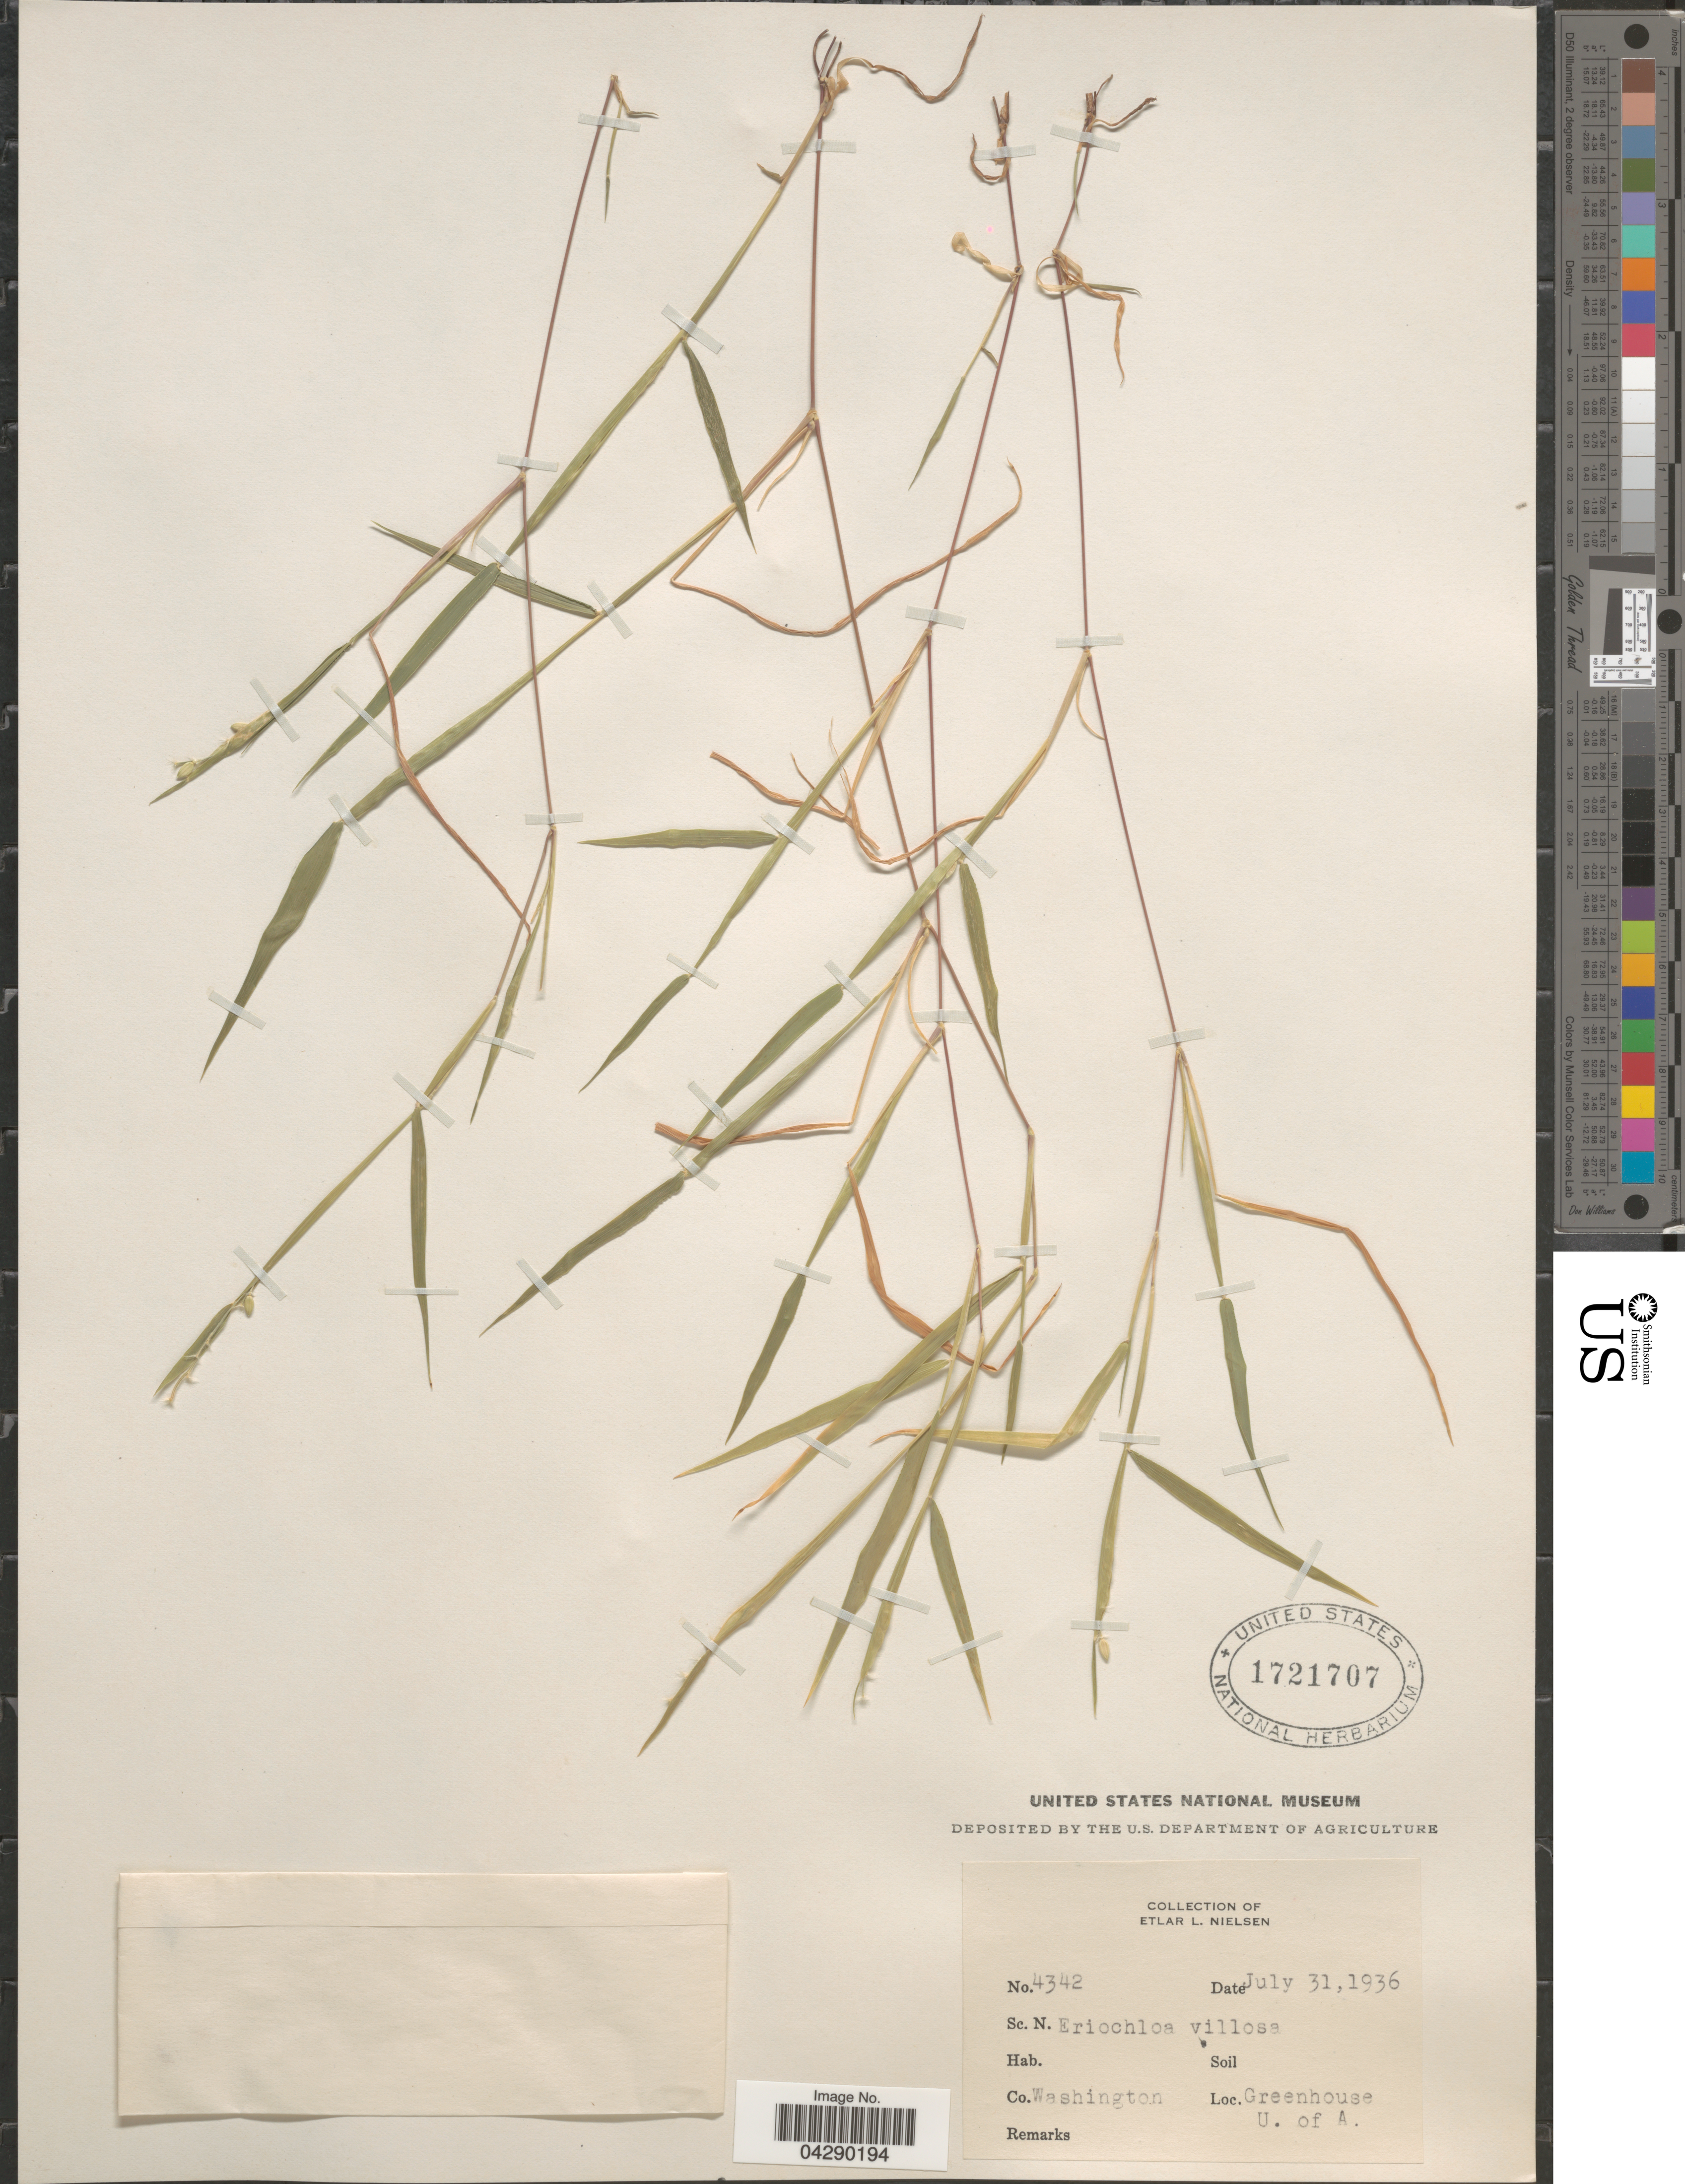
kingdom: Plantae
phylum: Tracheophyta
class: Liliopsida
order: Poales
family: Poaceae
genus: Eriochloa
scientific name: Eriochloa villosa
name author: (Thunb.) Kunth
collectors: E. L. Nielsen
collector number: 4342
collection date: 1936-07-31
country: United States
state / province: Washington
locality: Co. Washington. Greenhouse U. of A.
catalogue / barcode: US 1721707